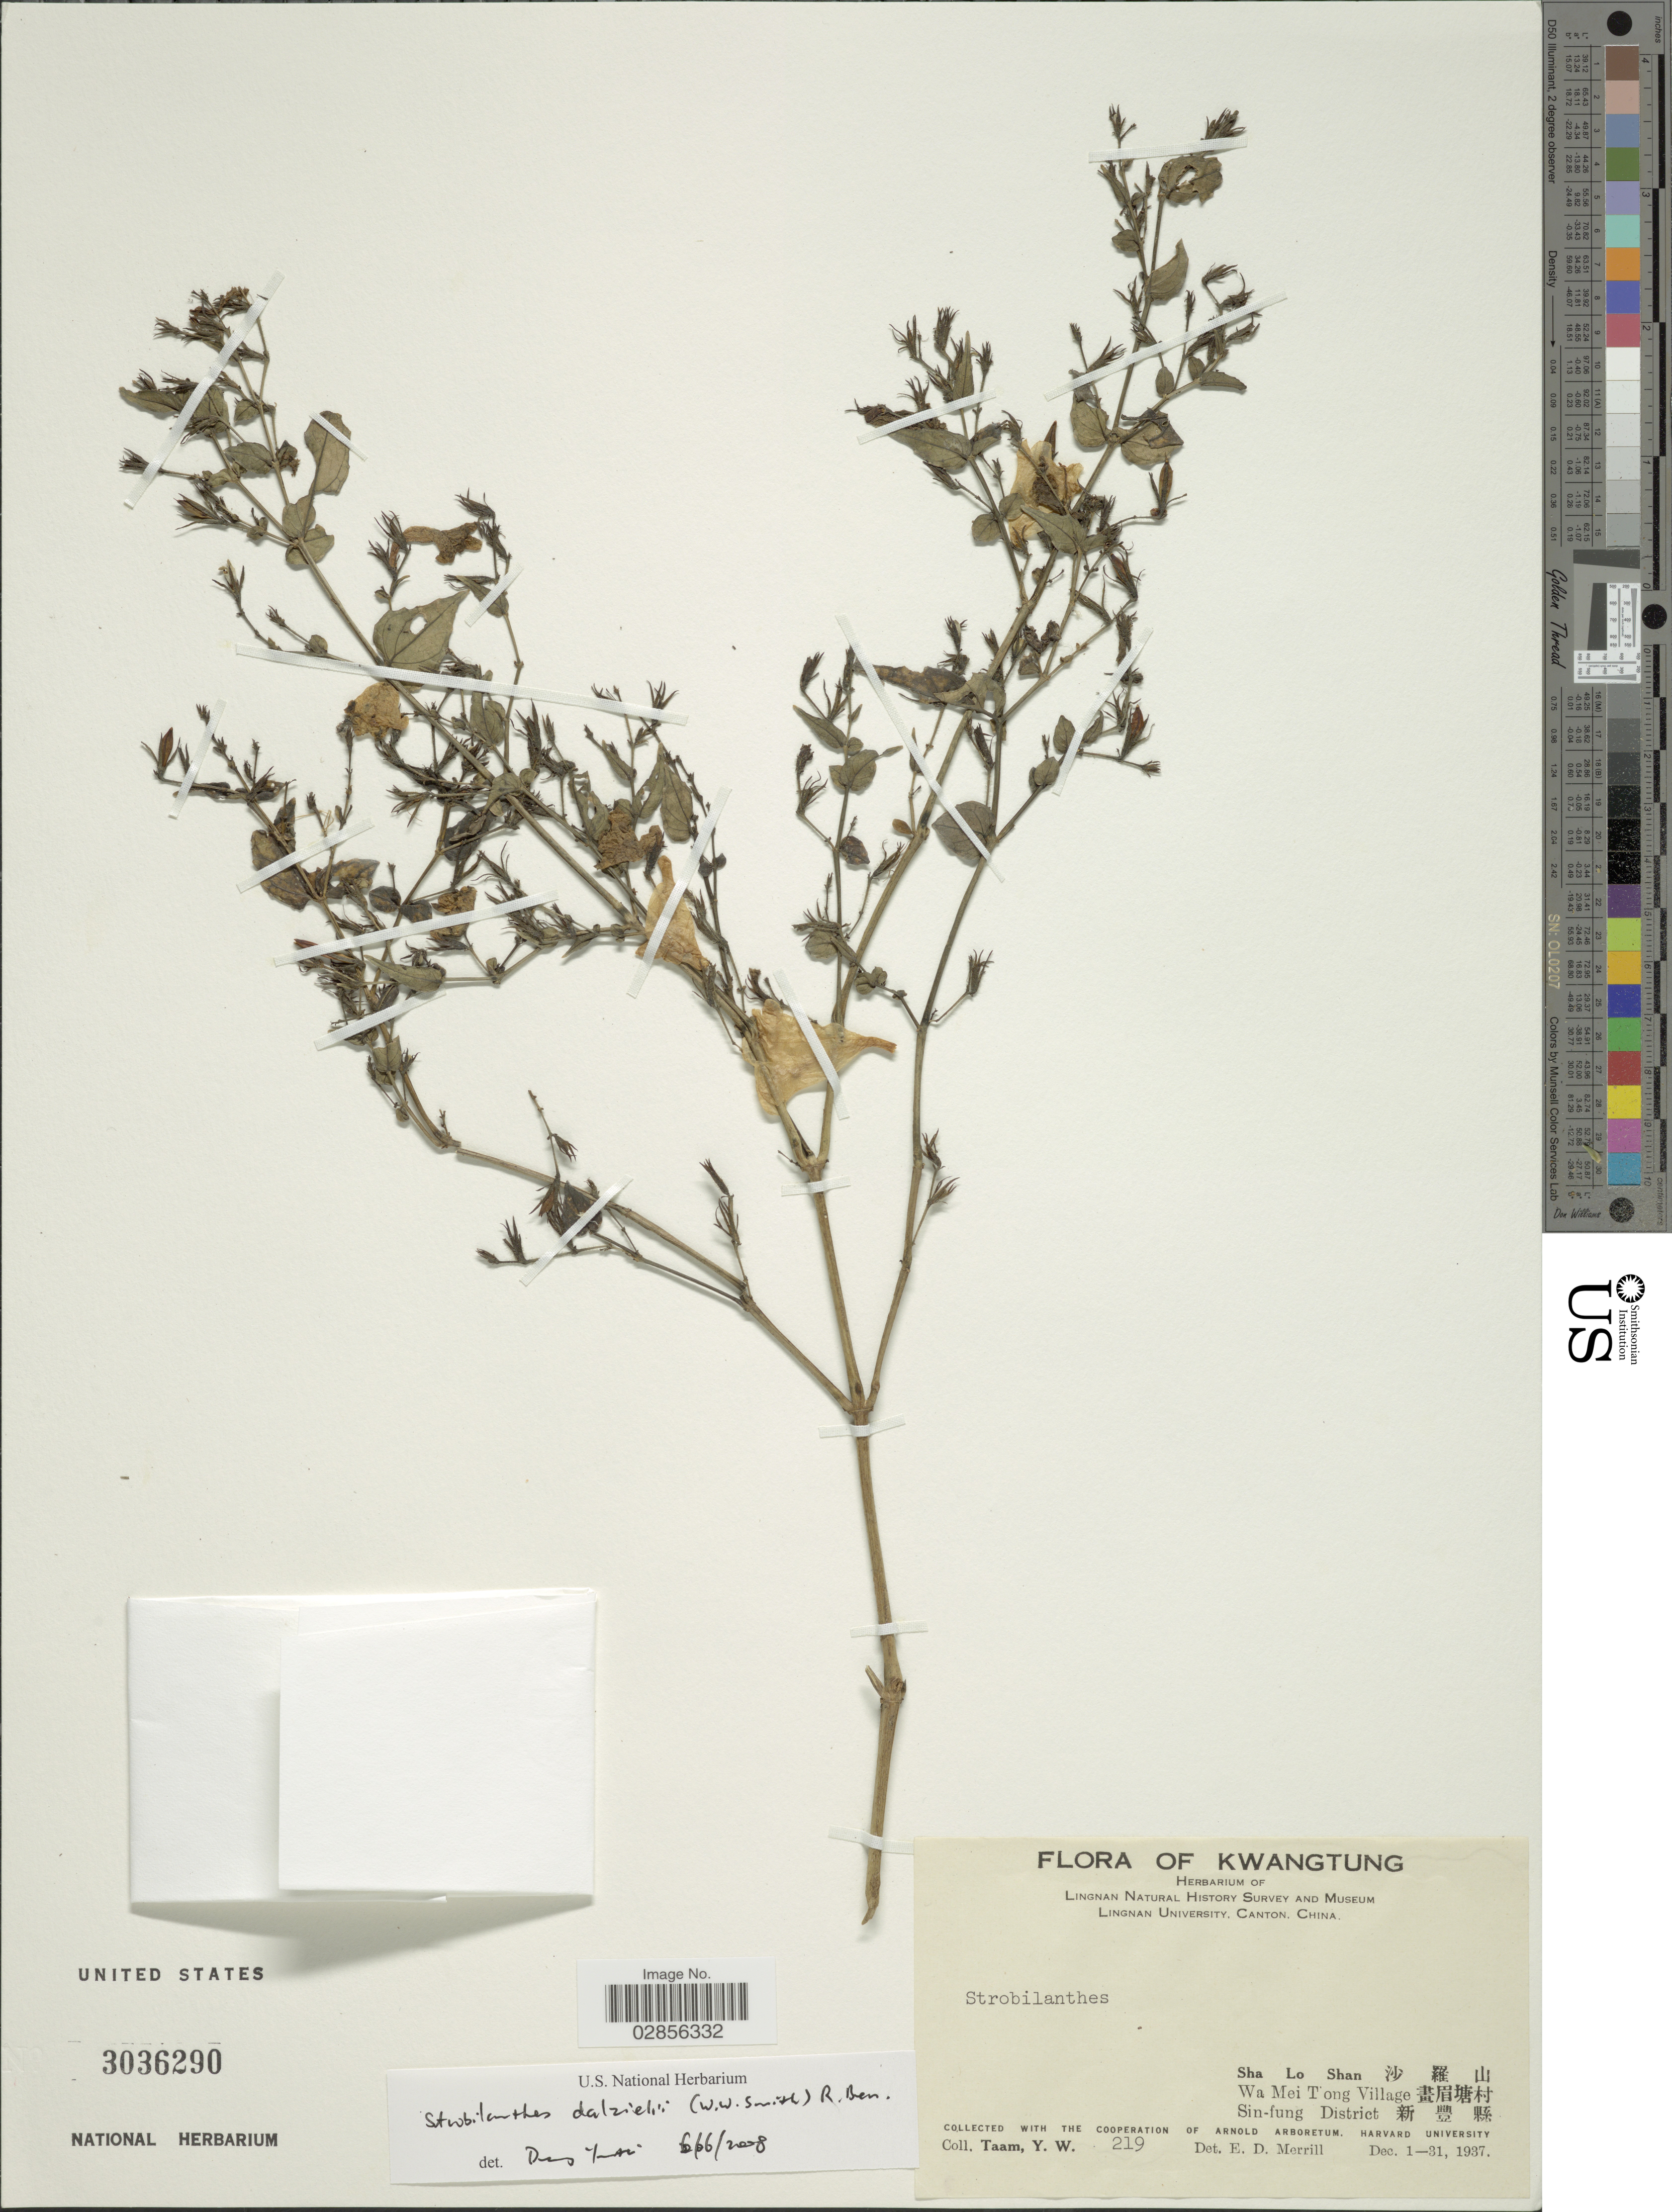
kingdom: Plantae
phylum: Tracheophyta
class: Magnoliopsida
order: Lamiales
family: Acanthaceae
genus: Strobilanthes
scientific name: Strobilanthes dalzielii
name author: T. Anderson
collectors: Y. W. Taam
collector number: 219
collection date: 1937-12-01/1937-12-31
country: China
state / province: Guangdong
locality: Kwangtung. Sha Lo Shan. Wa Mei Tong Village. Sin-fung District.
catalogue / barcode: US 3036290